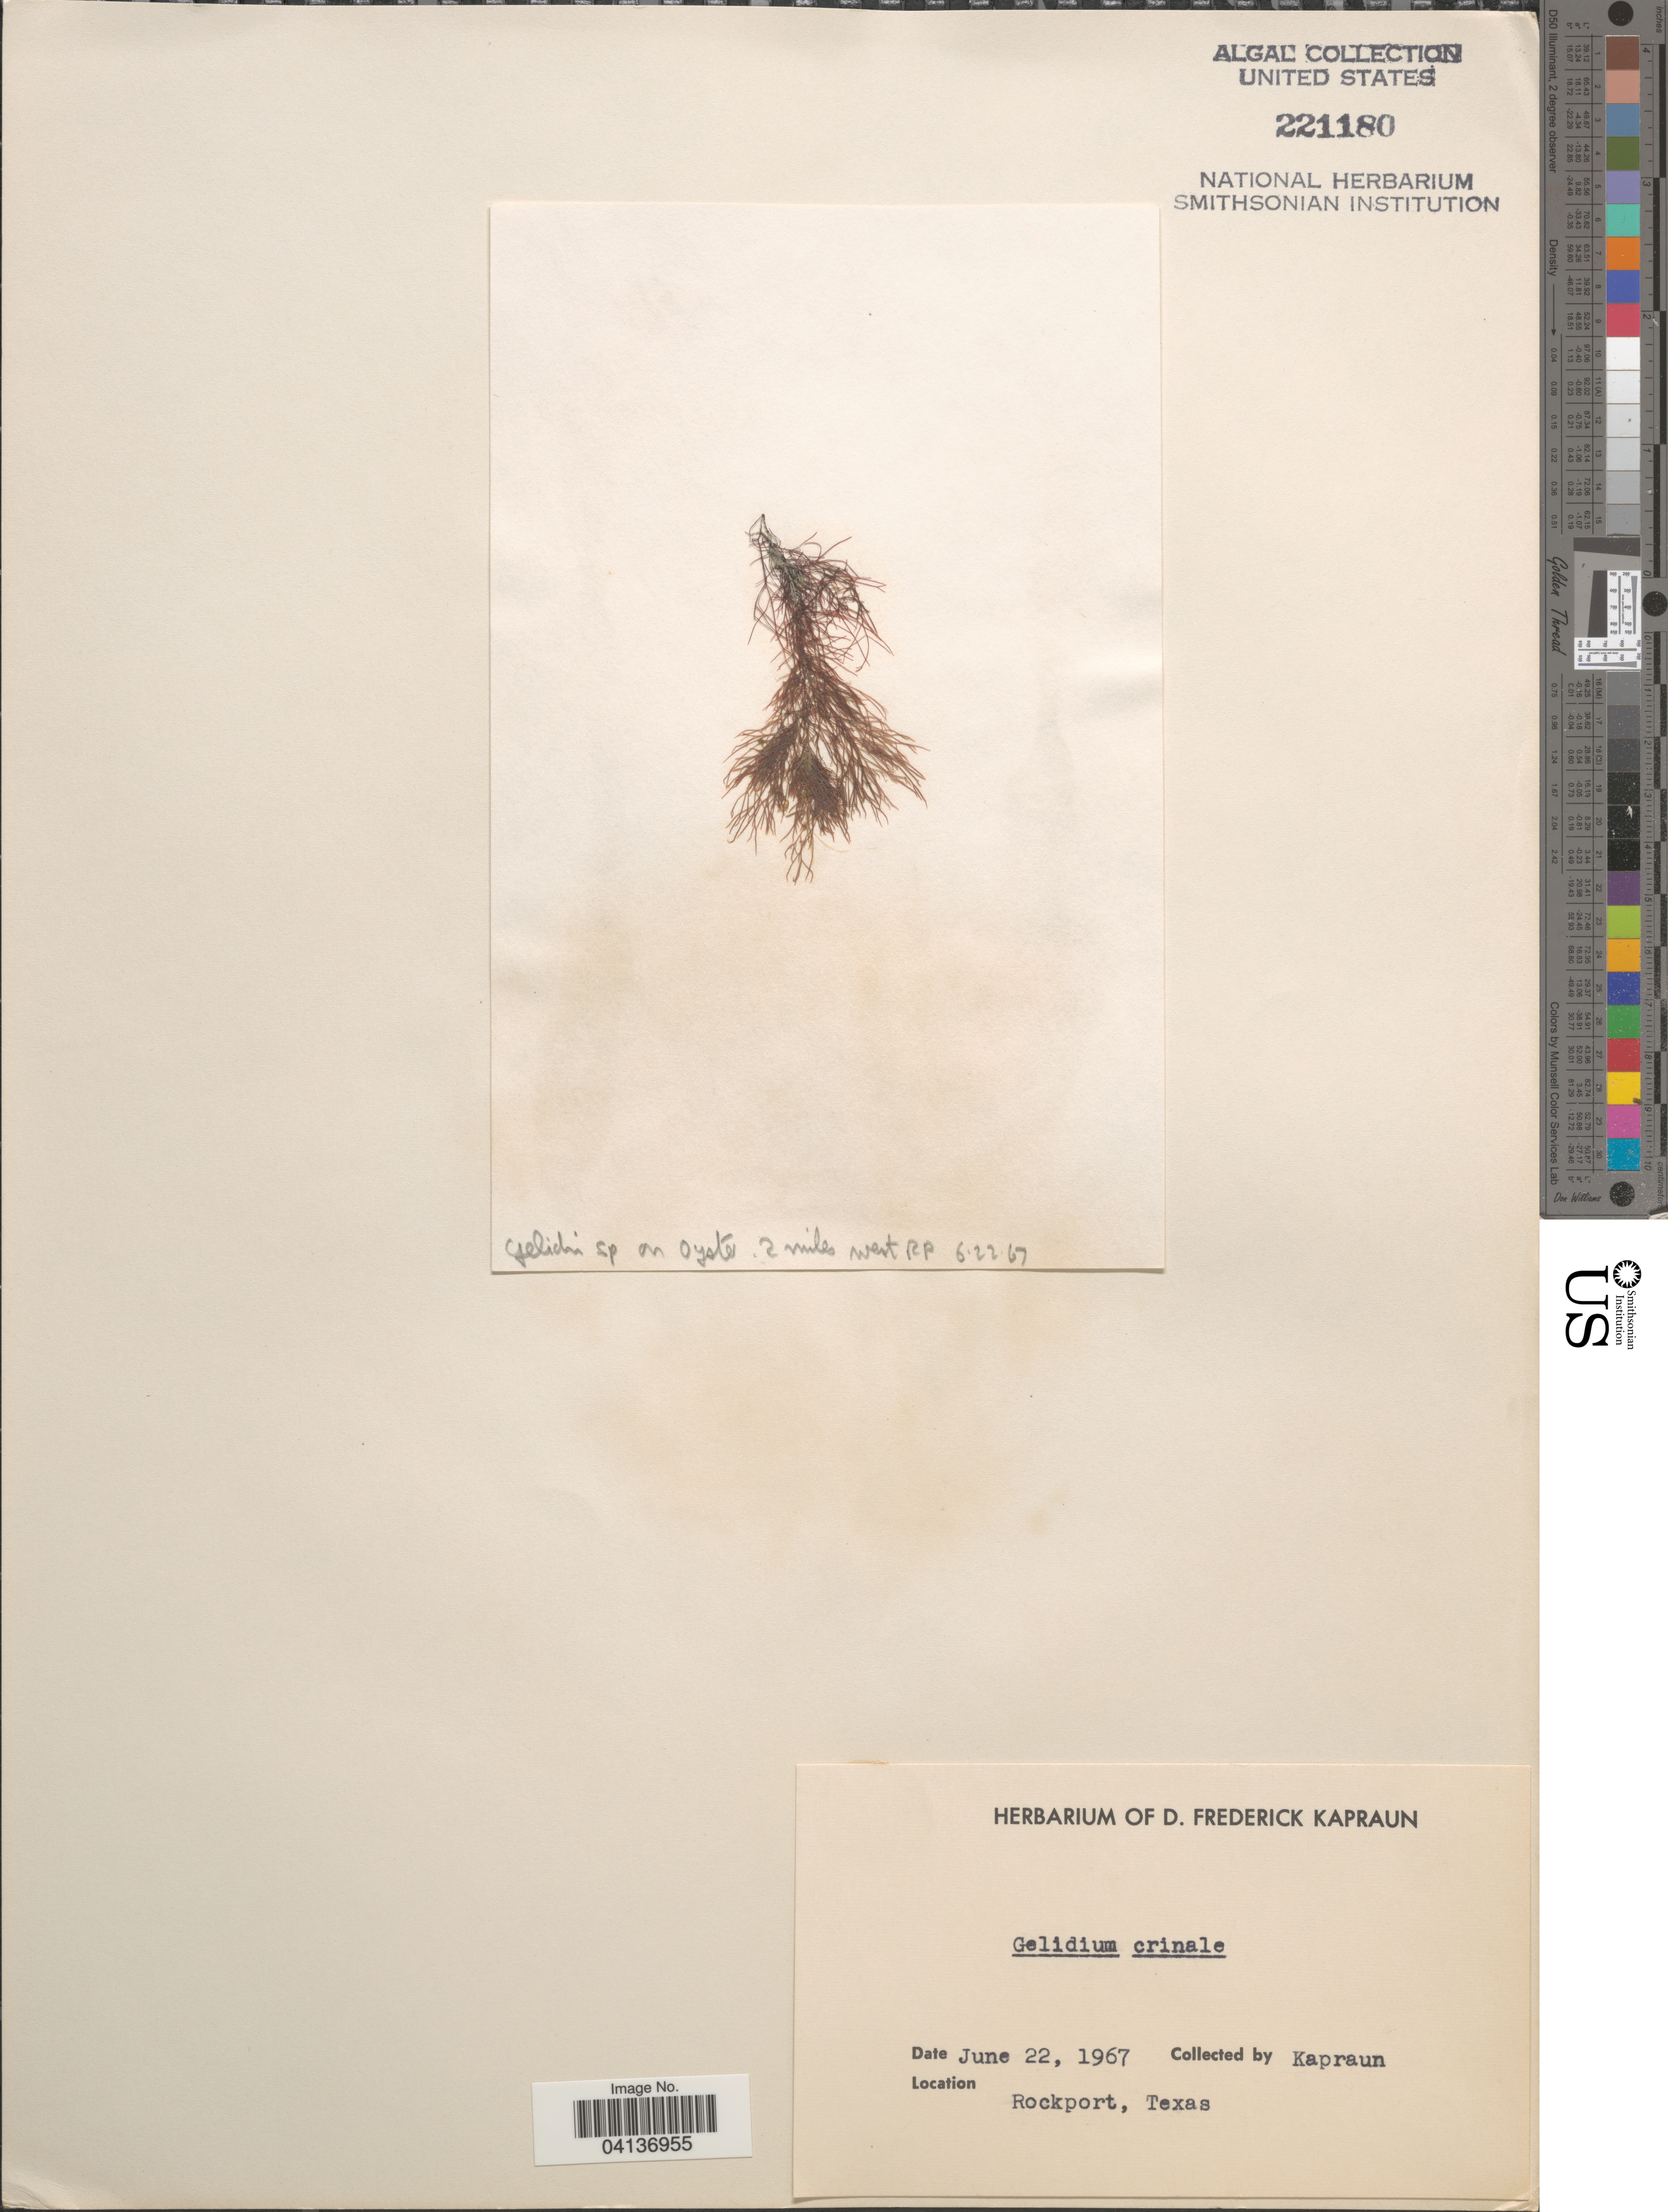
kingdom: Plantae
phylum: Rhodophyta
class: Florideophyceae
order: Gelidiales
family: Gelidiaceae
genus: Gelidium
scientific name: Gelidium crinale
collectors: D. F. Kapraun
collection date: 1967-06-22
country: United States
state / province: Texas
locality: Rockport. 2 miles west RP.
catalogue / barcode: US 221180